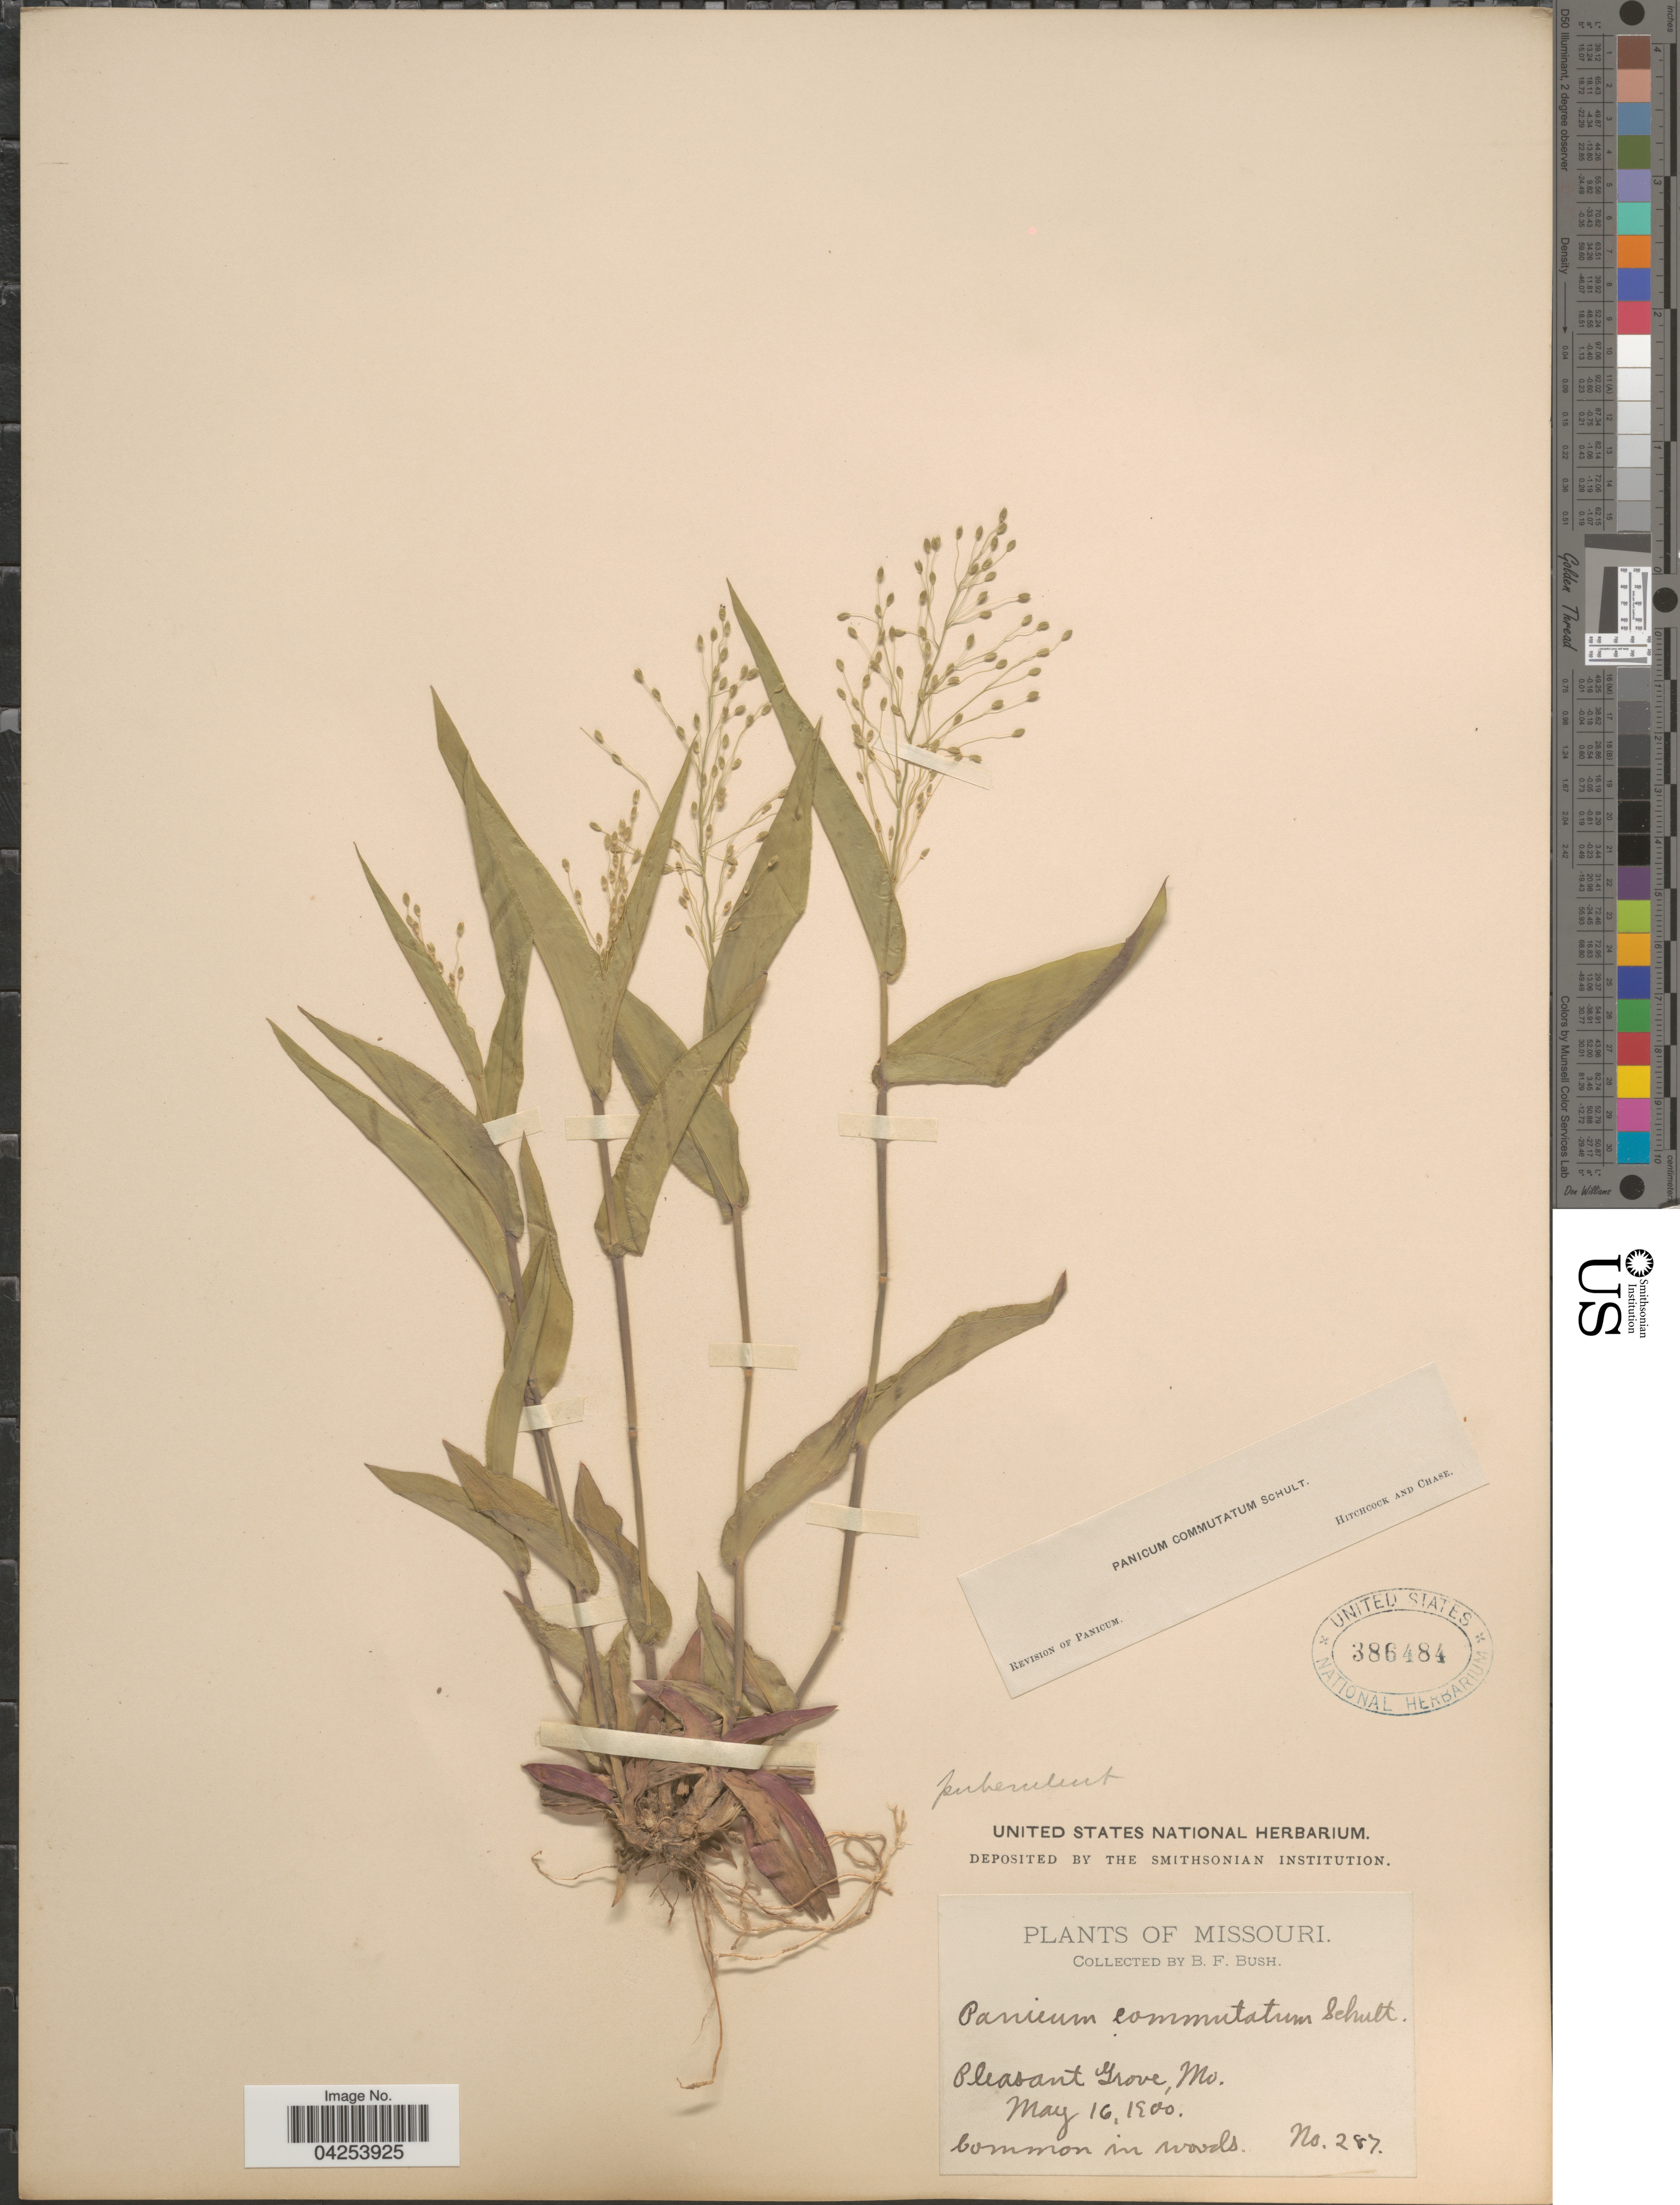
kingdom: Plantae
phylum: Tracheophyta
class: Liliopsida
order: Poales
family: Poaceae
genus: Dichanthelium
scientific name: Dichanthelium commutatum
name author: (Schult.) Gould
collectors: B. F. Bush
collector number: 287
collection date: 1900-05-16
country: United States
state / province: Missouri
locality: Pleasant Grove.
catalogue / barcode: US 386484